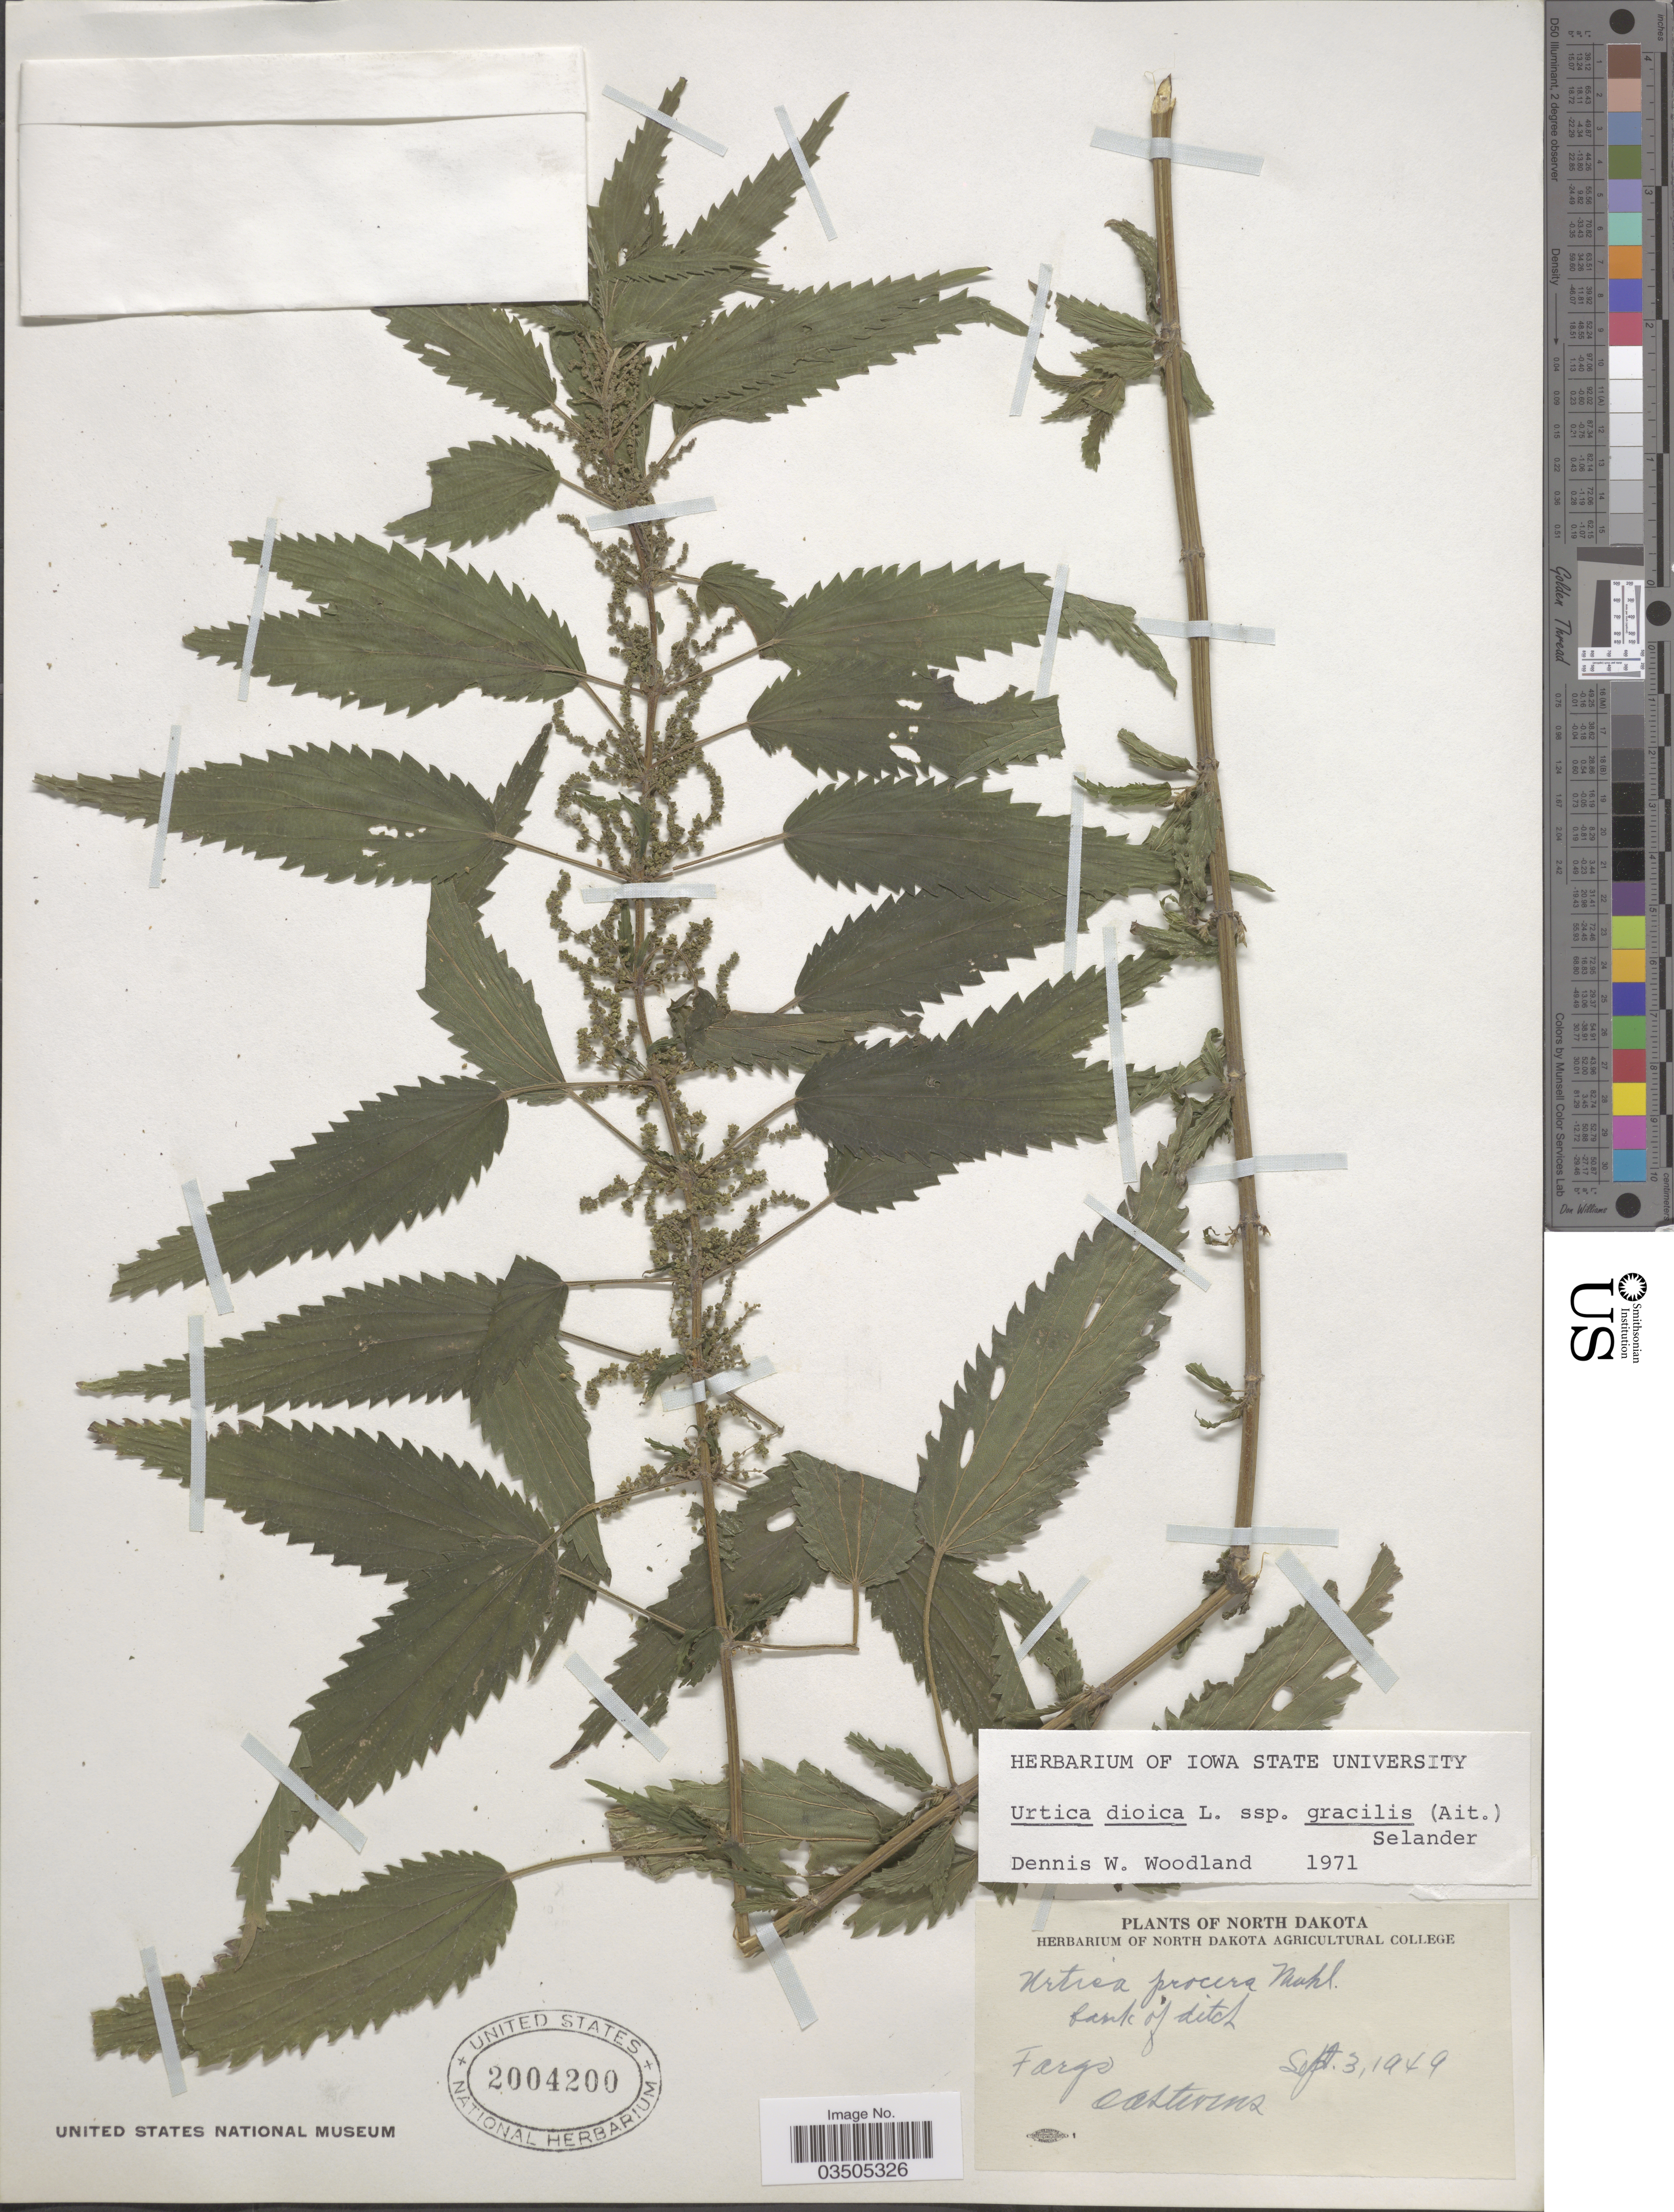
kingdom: Plantae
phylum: Tracheophyta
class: Magnoliopsida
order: Rosales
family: Urticaceae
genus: Urtica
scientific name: Urtica dioica subsp. gracilis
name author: L.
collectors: O. A. Stevens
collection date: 1949-09-03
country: United States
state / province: North Dakota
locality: Fargo.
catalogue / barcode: US 2004200